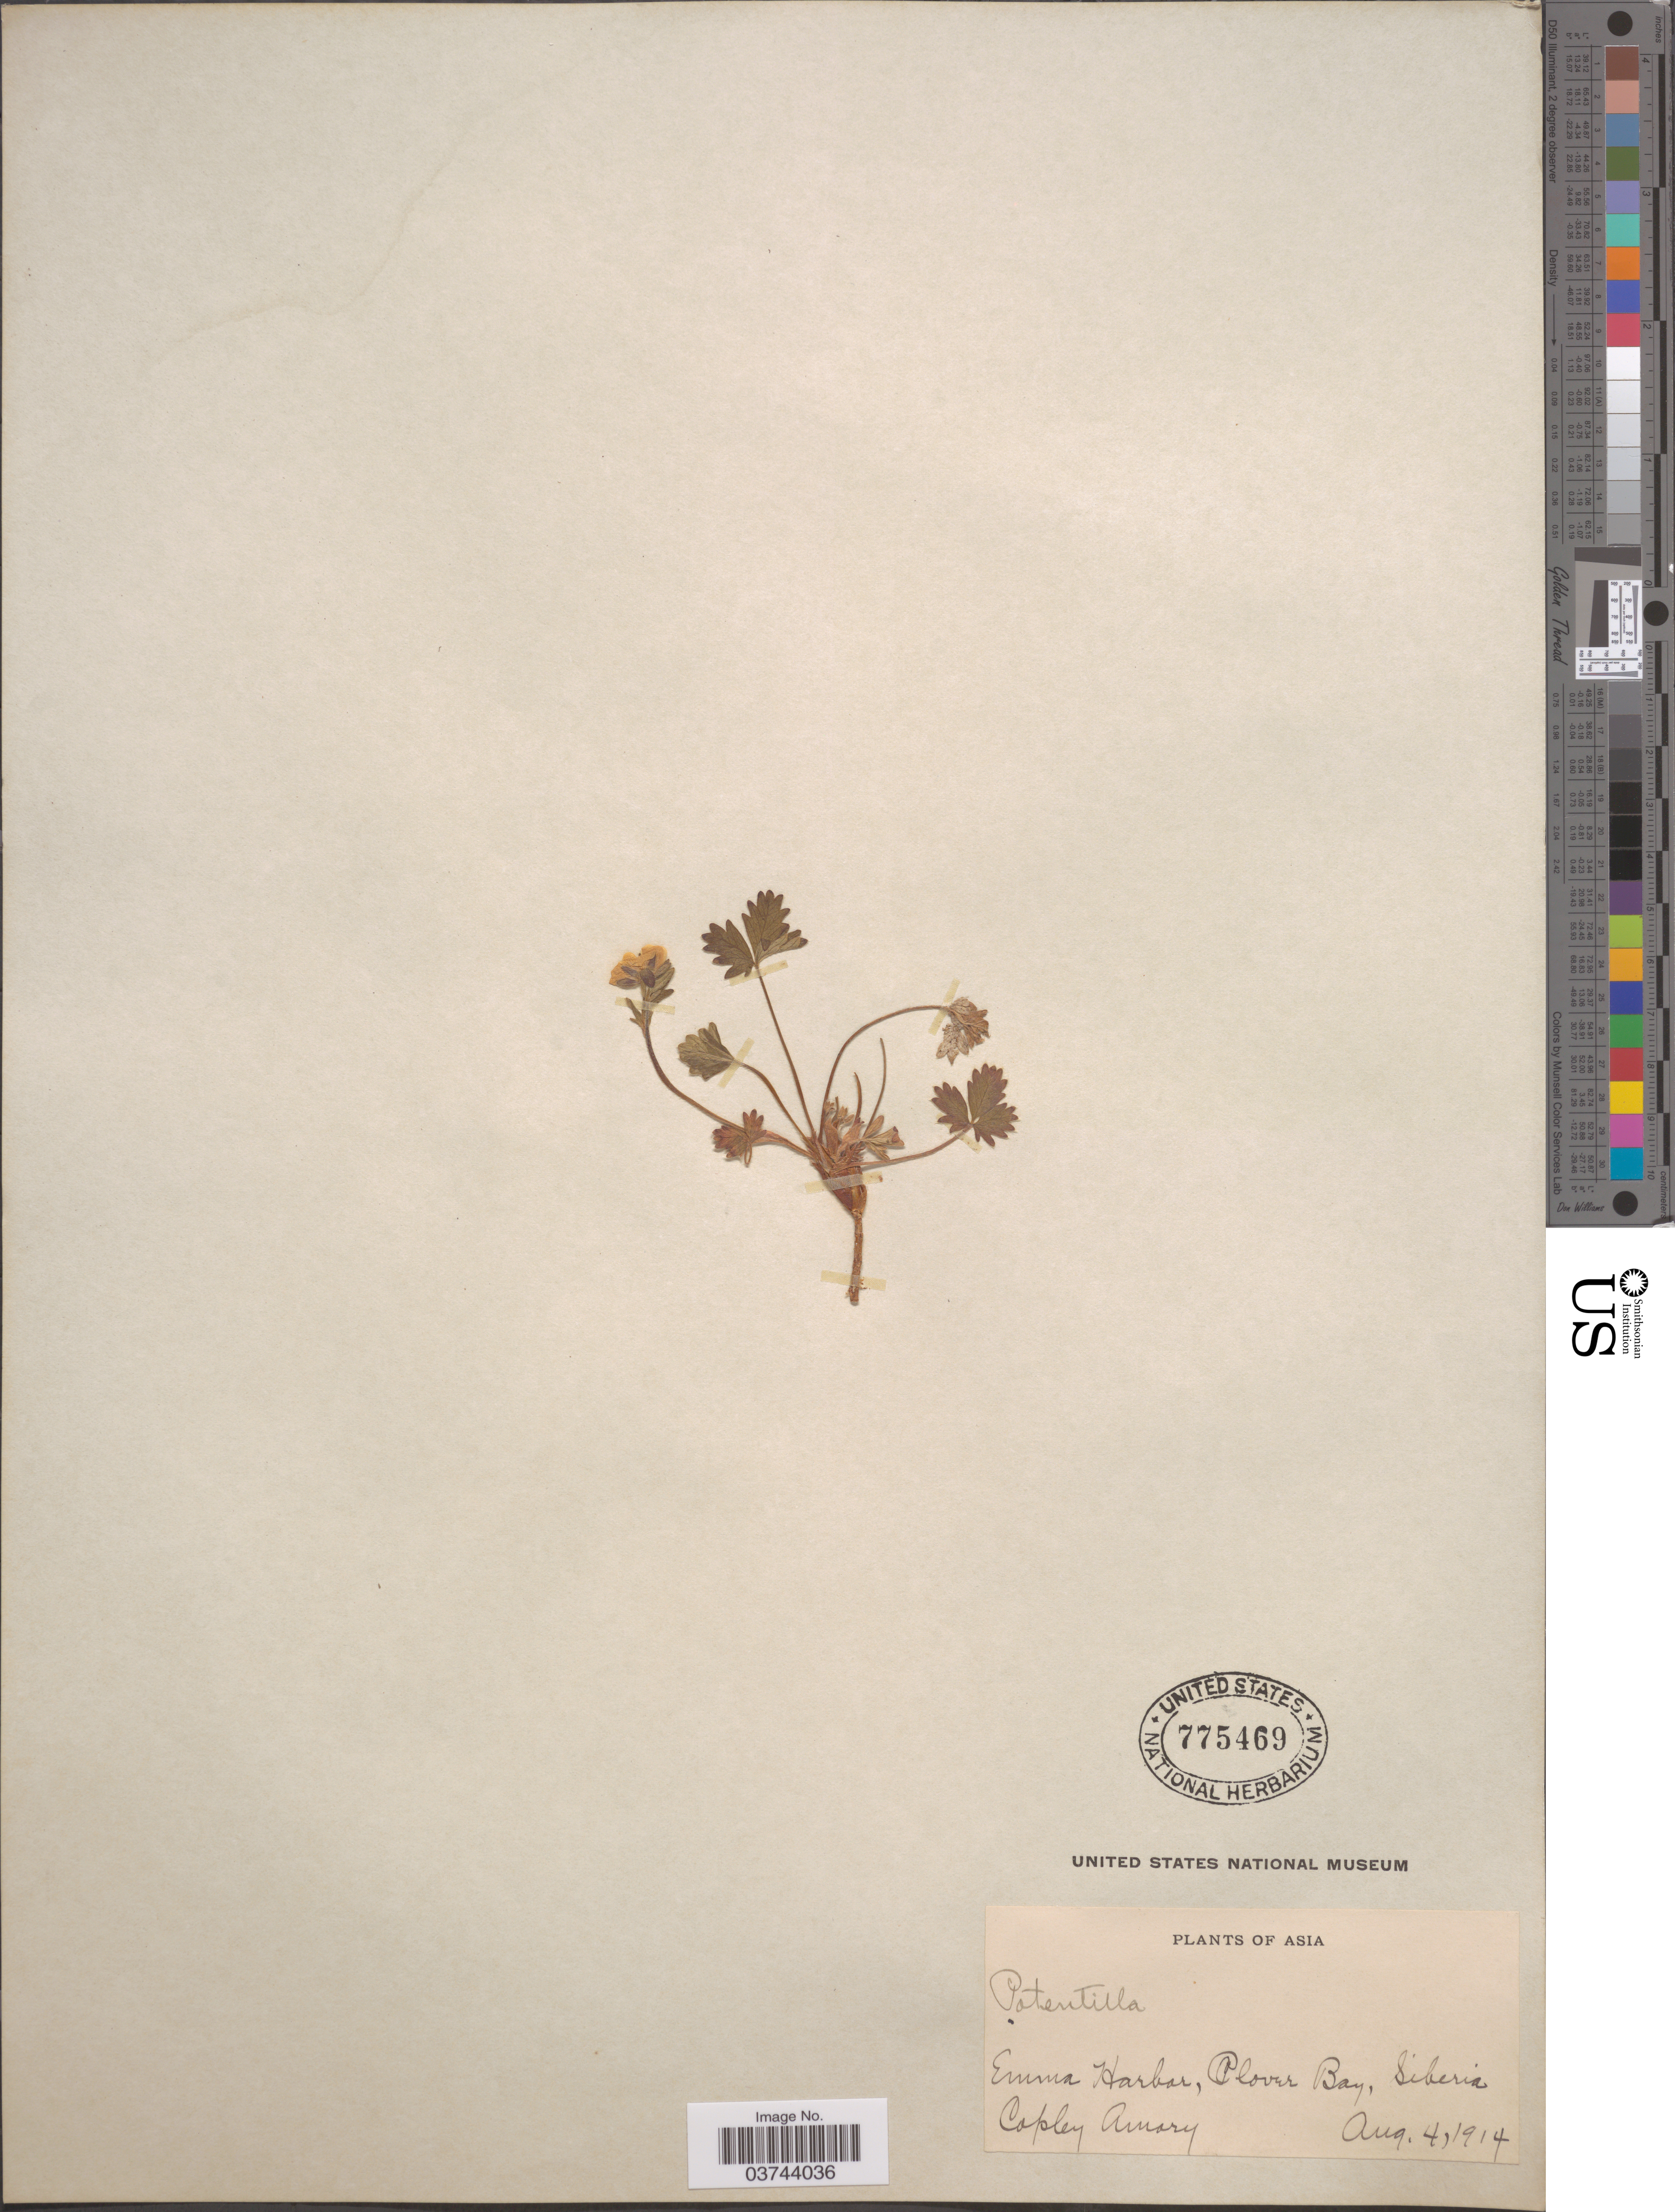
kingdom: Plantae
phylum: Tracheophyta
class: Magnoliopsida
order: Rosales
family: Rosaceae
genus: Potentilla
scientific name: Potentilla sp.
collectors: C. Amory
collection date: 1914-08-04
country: Russian Federation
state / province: Chukotka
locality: Asia. Emma Harbor, Plover Bay, Siberia.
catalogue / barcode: US 775469